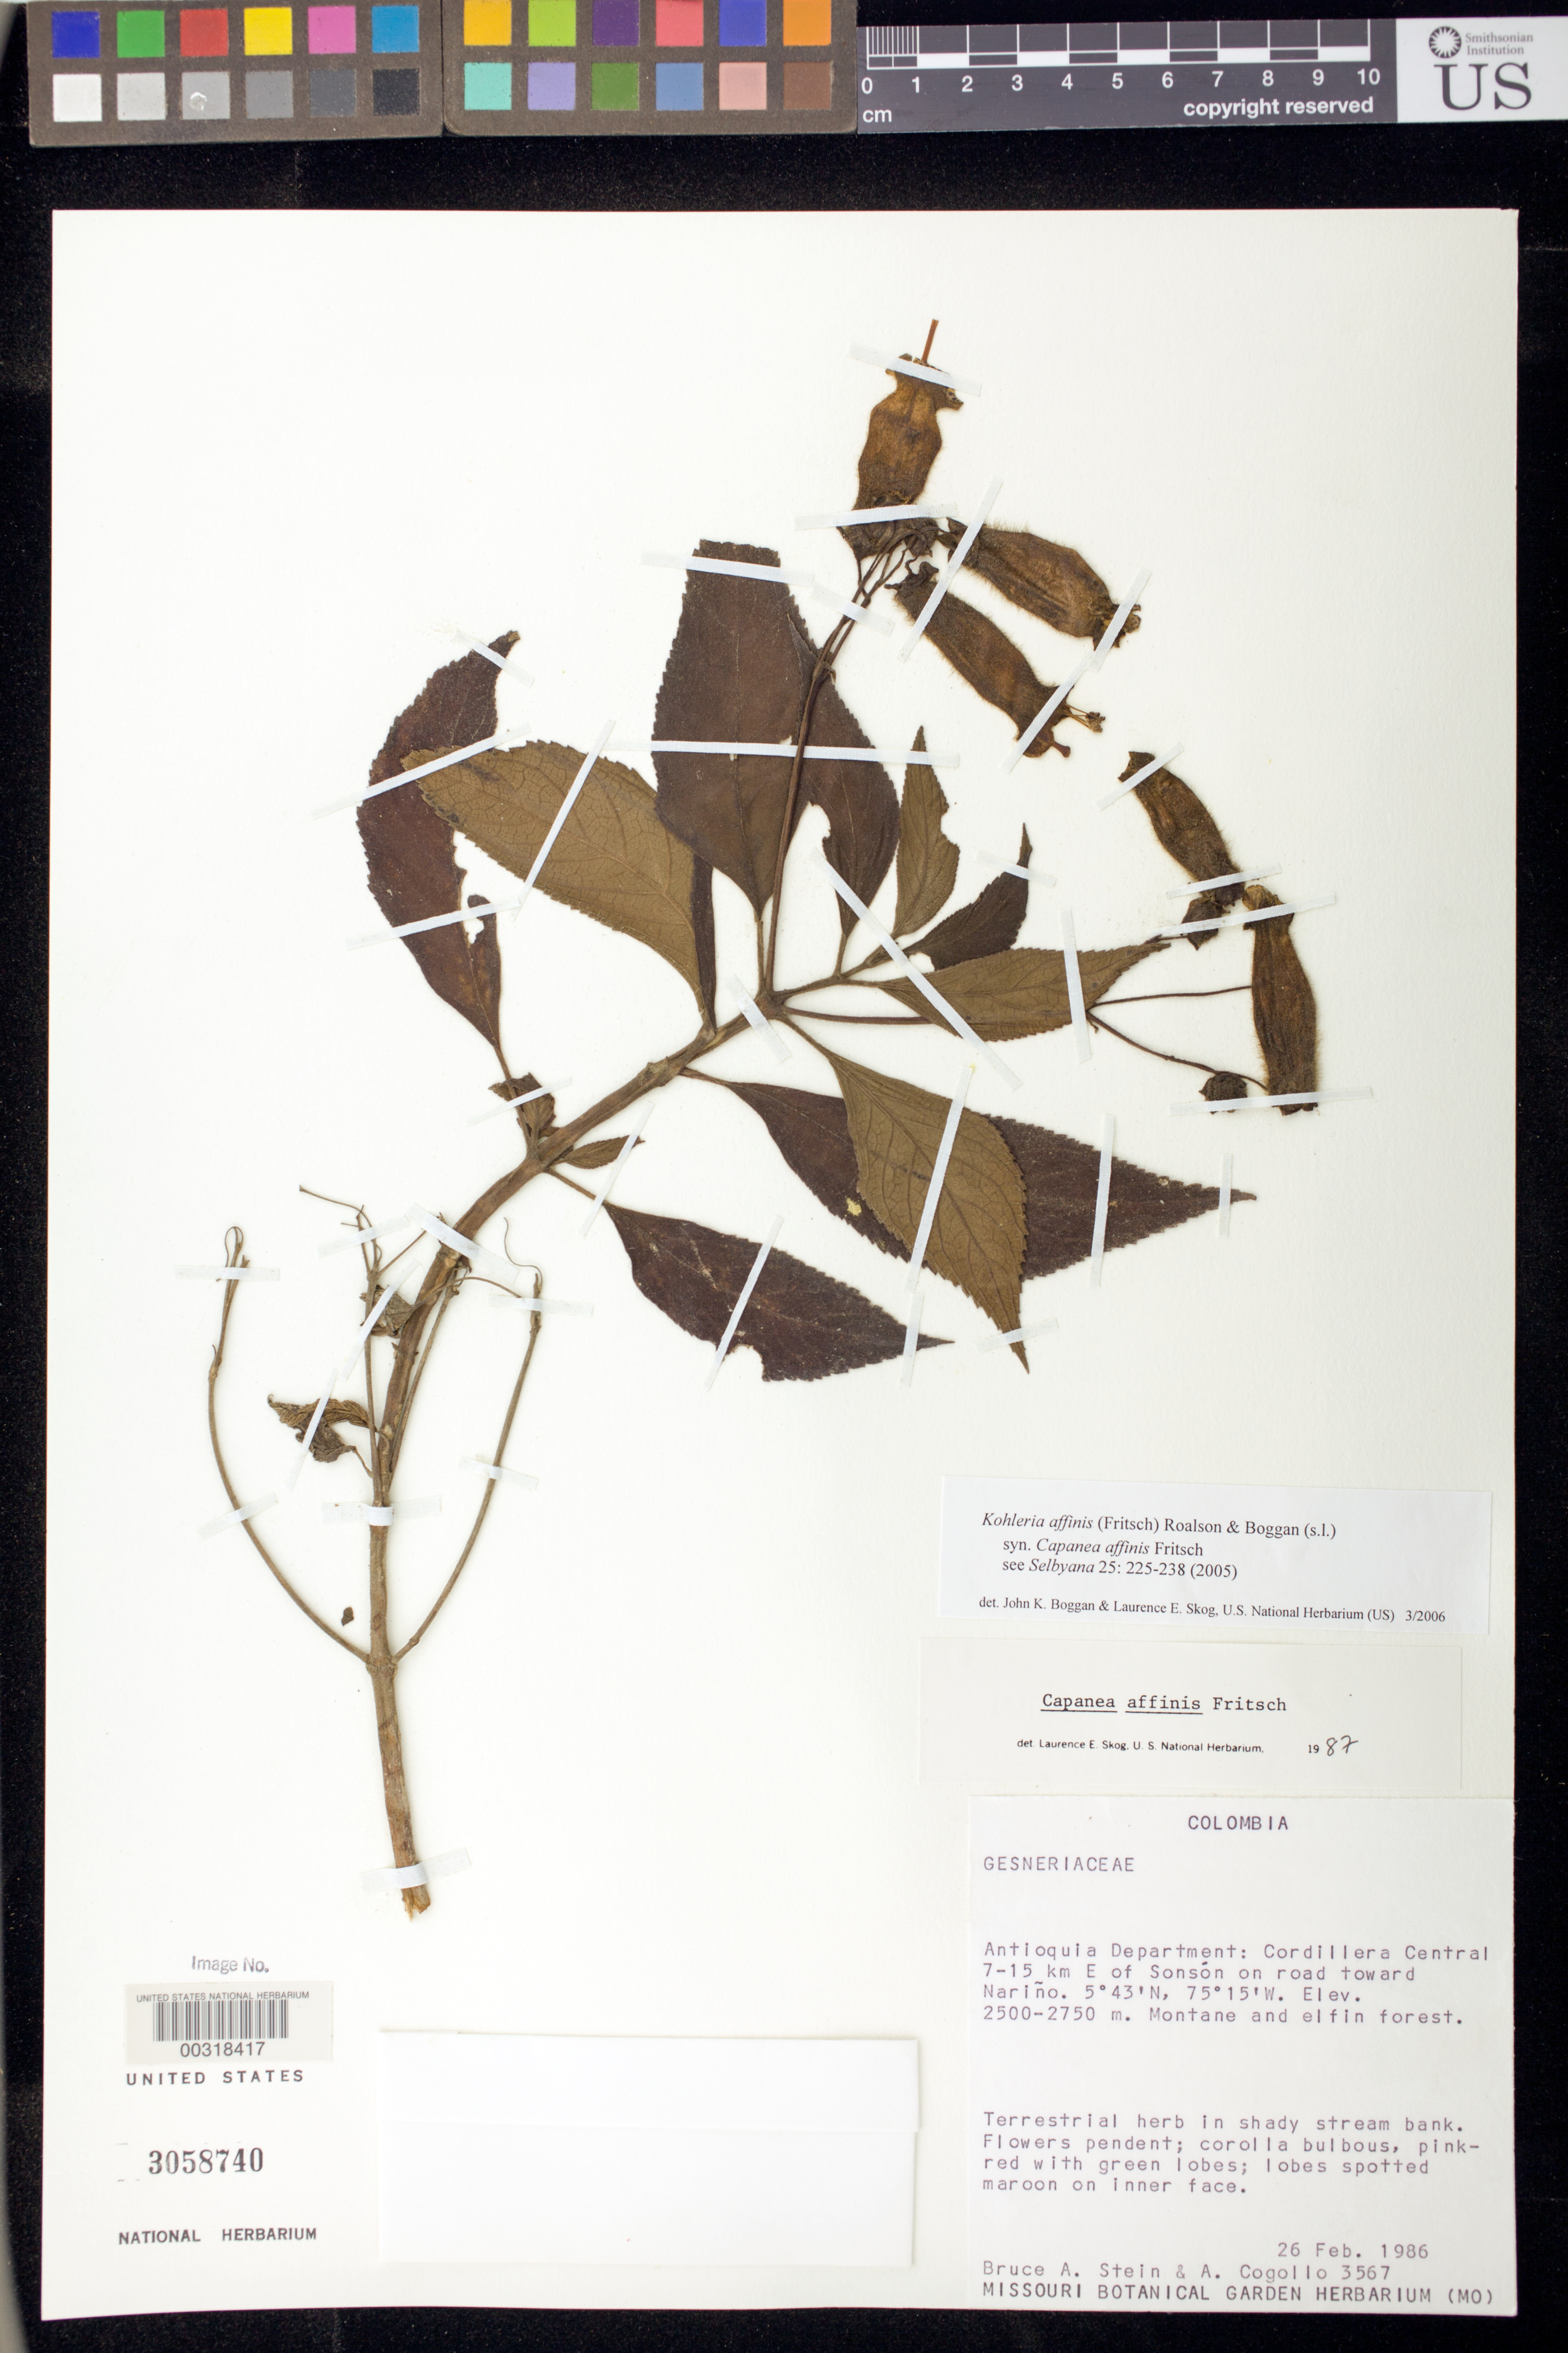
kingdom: Plantae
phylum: Tracheophyta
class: Magnoliopsida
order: Lamiales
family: Gesneriaceae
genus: Kohleria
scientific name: Kohleria affinis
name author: (Fritsch) Roalson & Boggan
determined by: Boggan, J. K.; Skog, L. E.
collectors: B. A. Stein & A. Cogollo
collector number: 3567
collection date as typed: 26 Feb 1986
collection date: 1986-02-26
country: Colombia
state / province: Antioquia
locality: Cordillera Central, 7-15 km E of Sonson on road toward Narino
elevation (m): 2500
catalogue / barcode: US 3058740